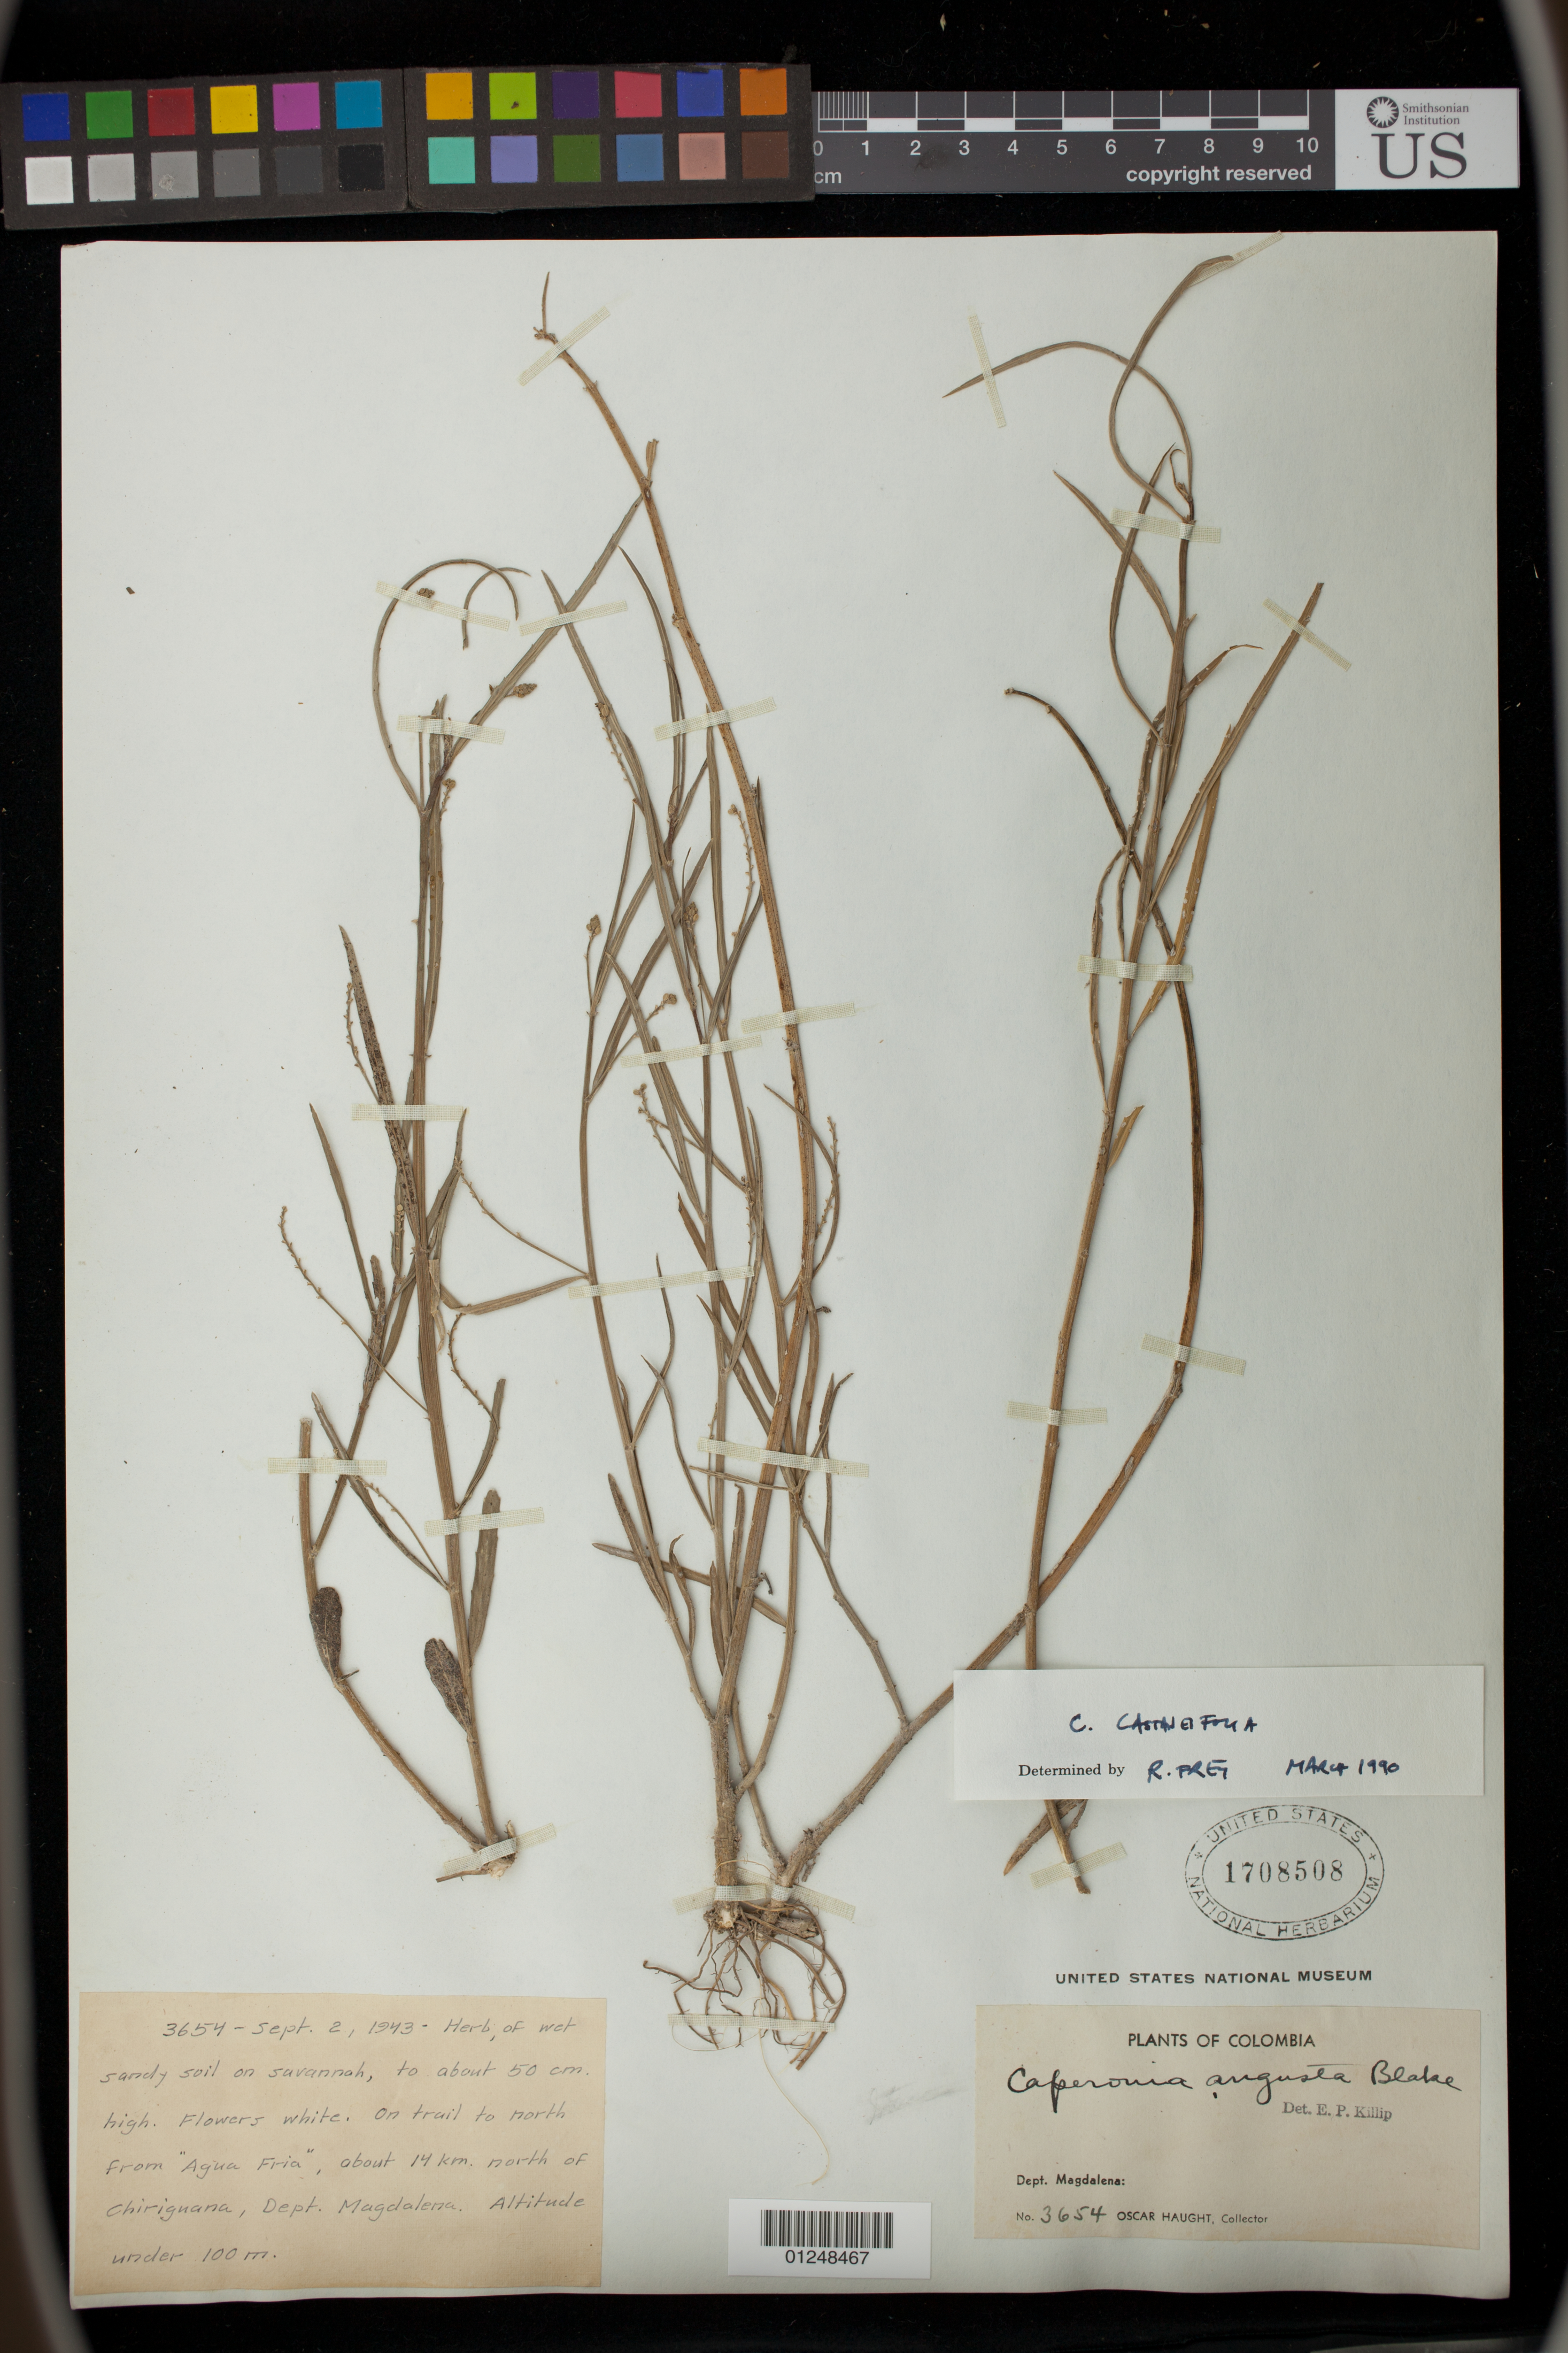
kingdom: Plantae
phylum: Tracheophyta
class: Magnoliopsida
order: Malpighiales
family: Euphorbiaceae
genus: Caperonia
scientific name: Caperonia castaneifolia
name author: (L.) A. St.-Hil.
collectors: O. Haught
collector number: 3654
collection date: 1943-09-02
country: Colombia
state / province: Magdalena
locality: On trail to north from "Agua Fria", about 14 km. north of Chiriguana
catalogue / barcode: US 1708508